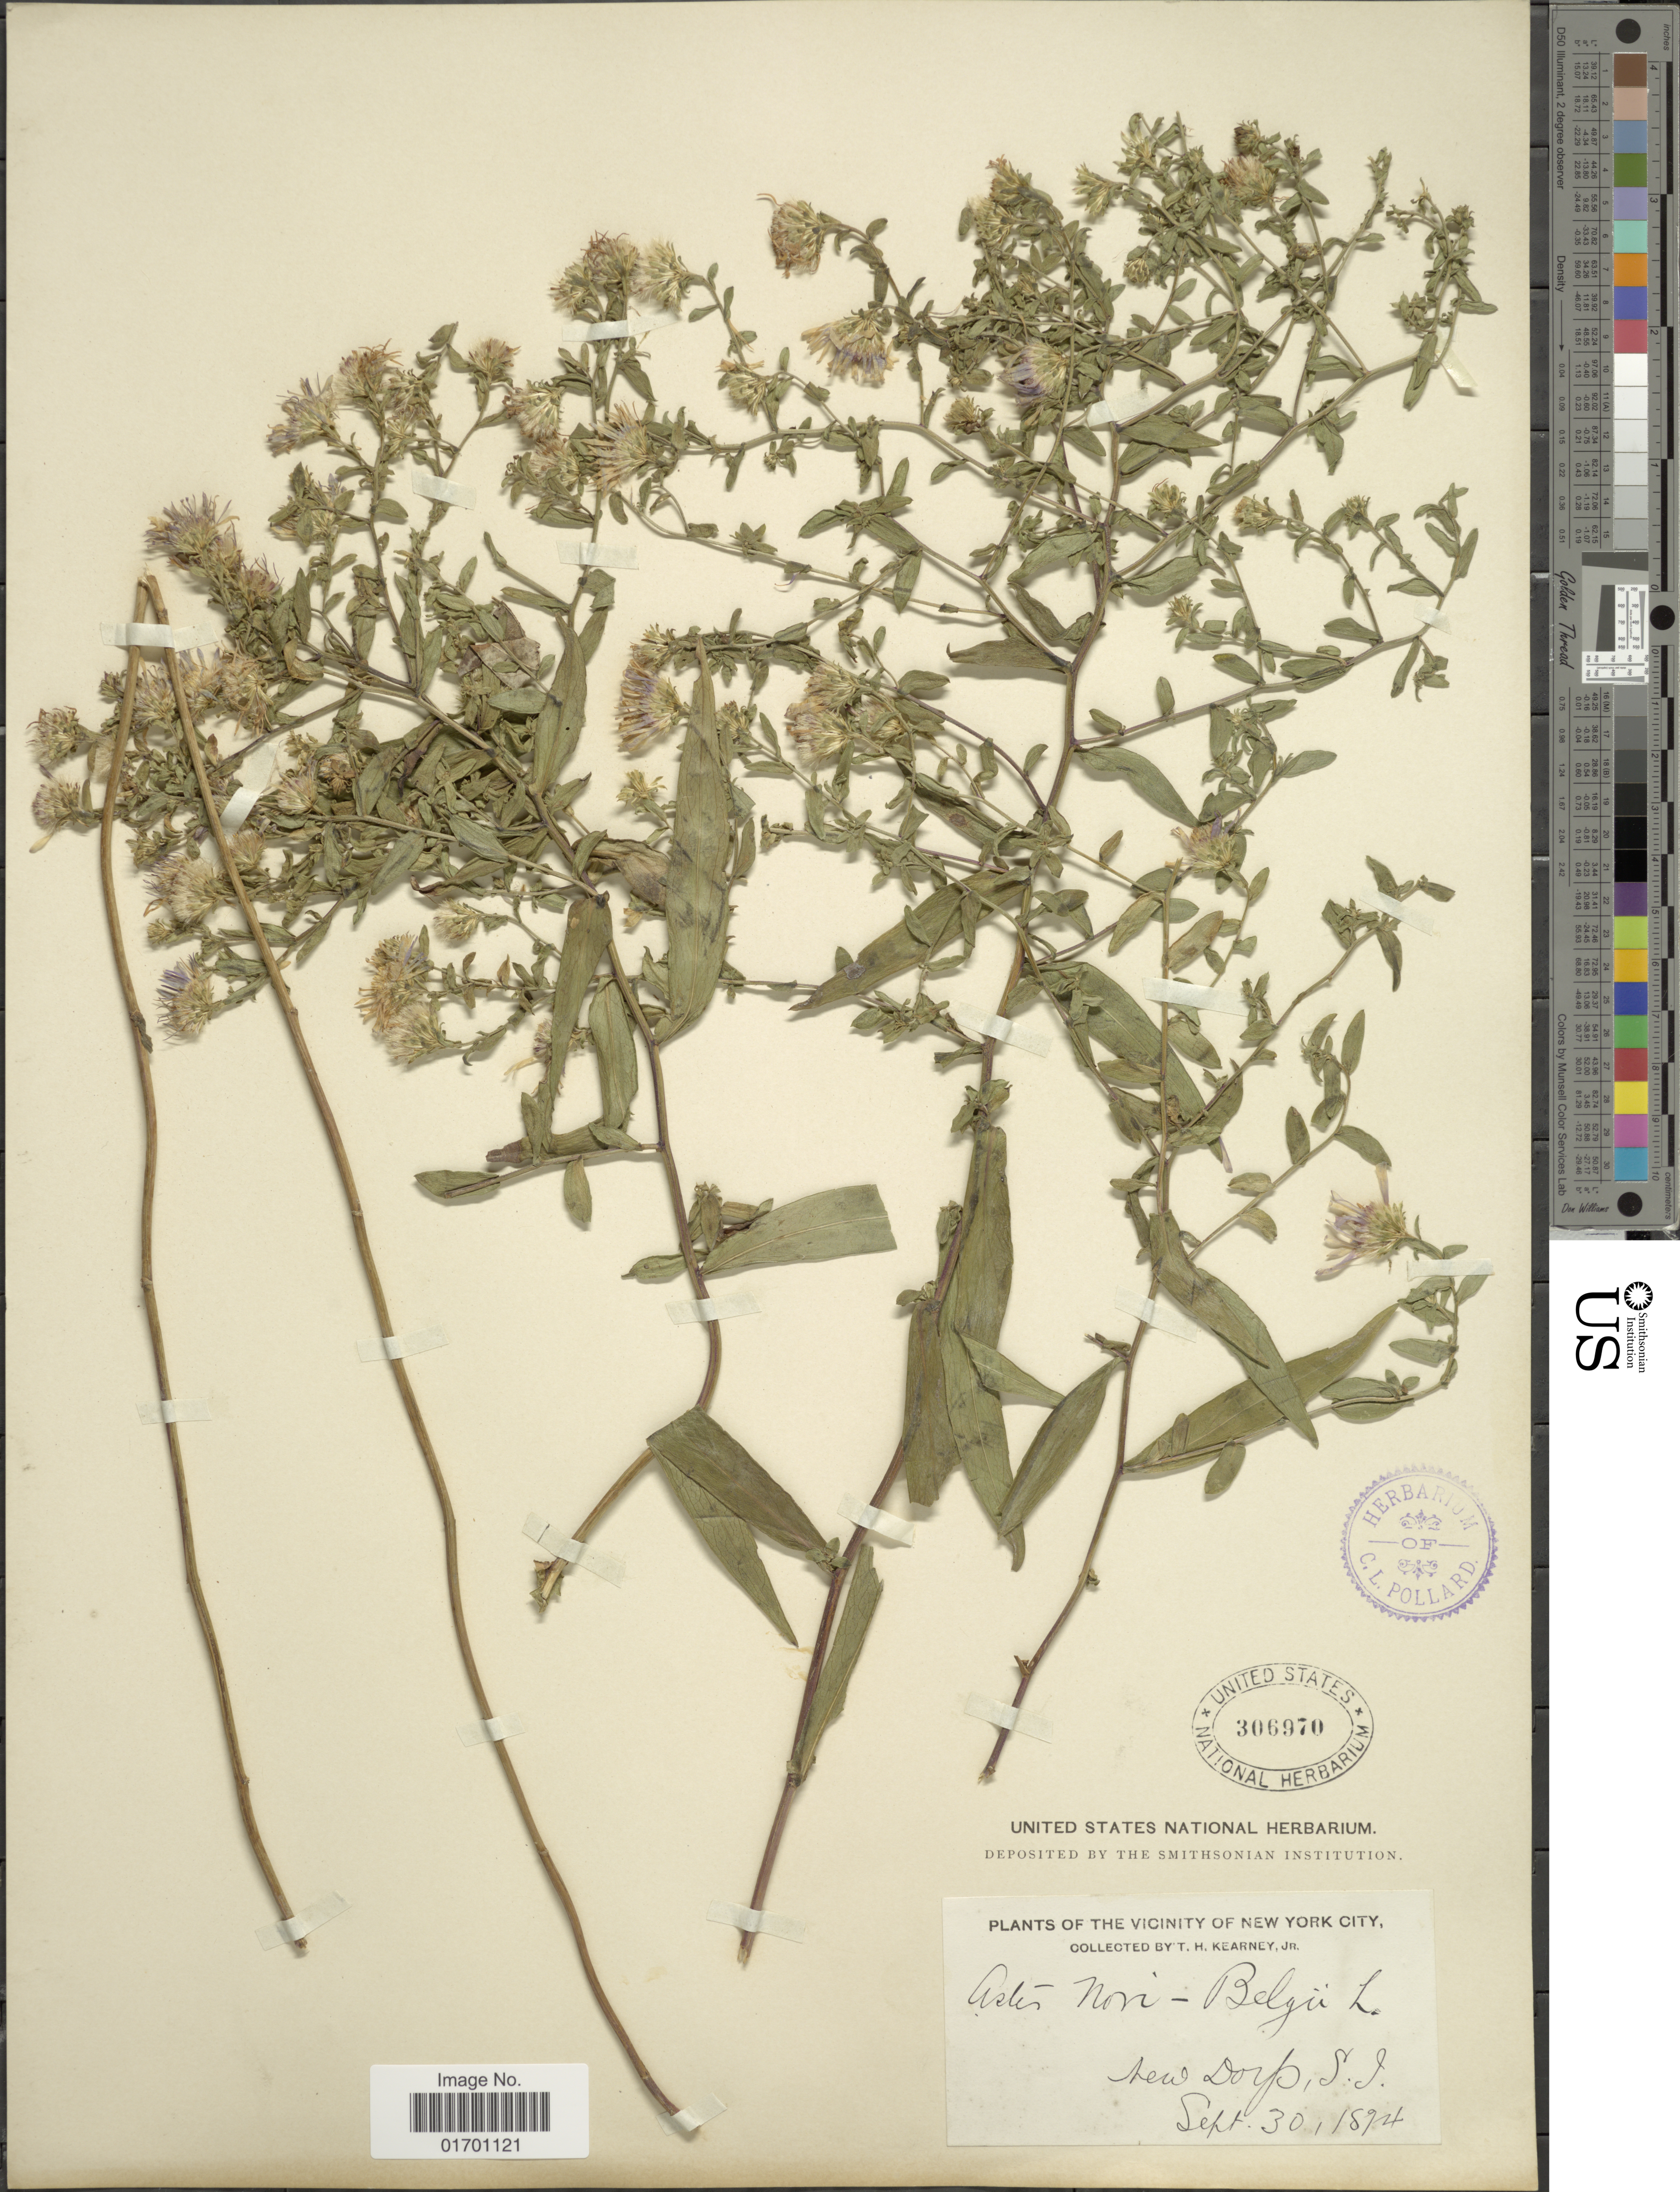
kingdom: Plantae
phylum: Tracheophyta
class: Magnoliopsida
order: Asterales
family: Asteraceae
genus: Symphyotrichum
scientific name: Symphyotrichum novi-belgii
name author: (L.) G.L. Nesom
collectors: T. H. Kearney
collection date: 1894-09-30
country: United States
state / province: New York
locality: Vicinity of New York City. New Dorp, S.J.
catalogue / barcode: US 306970